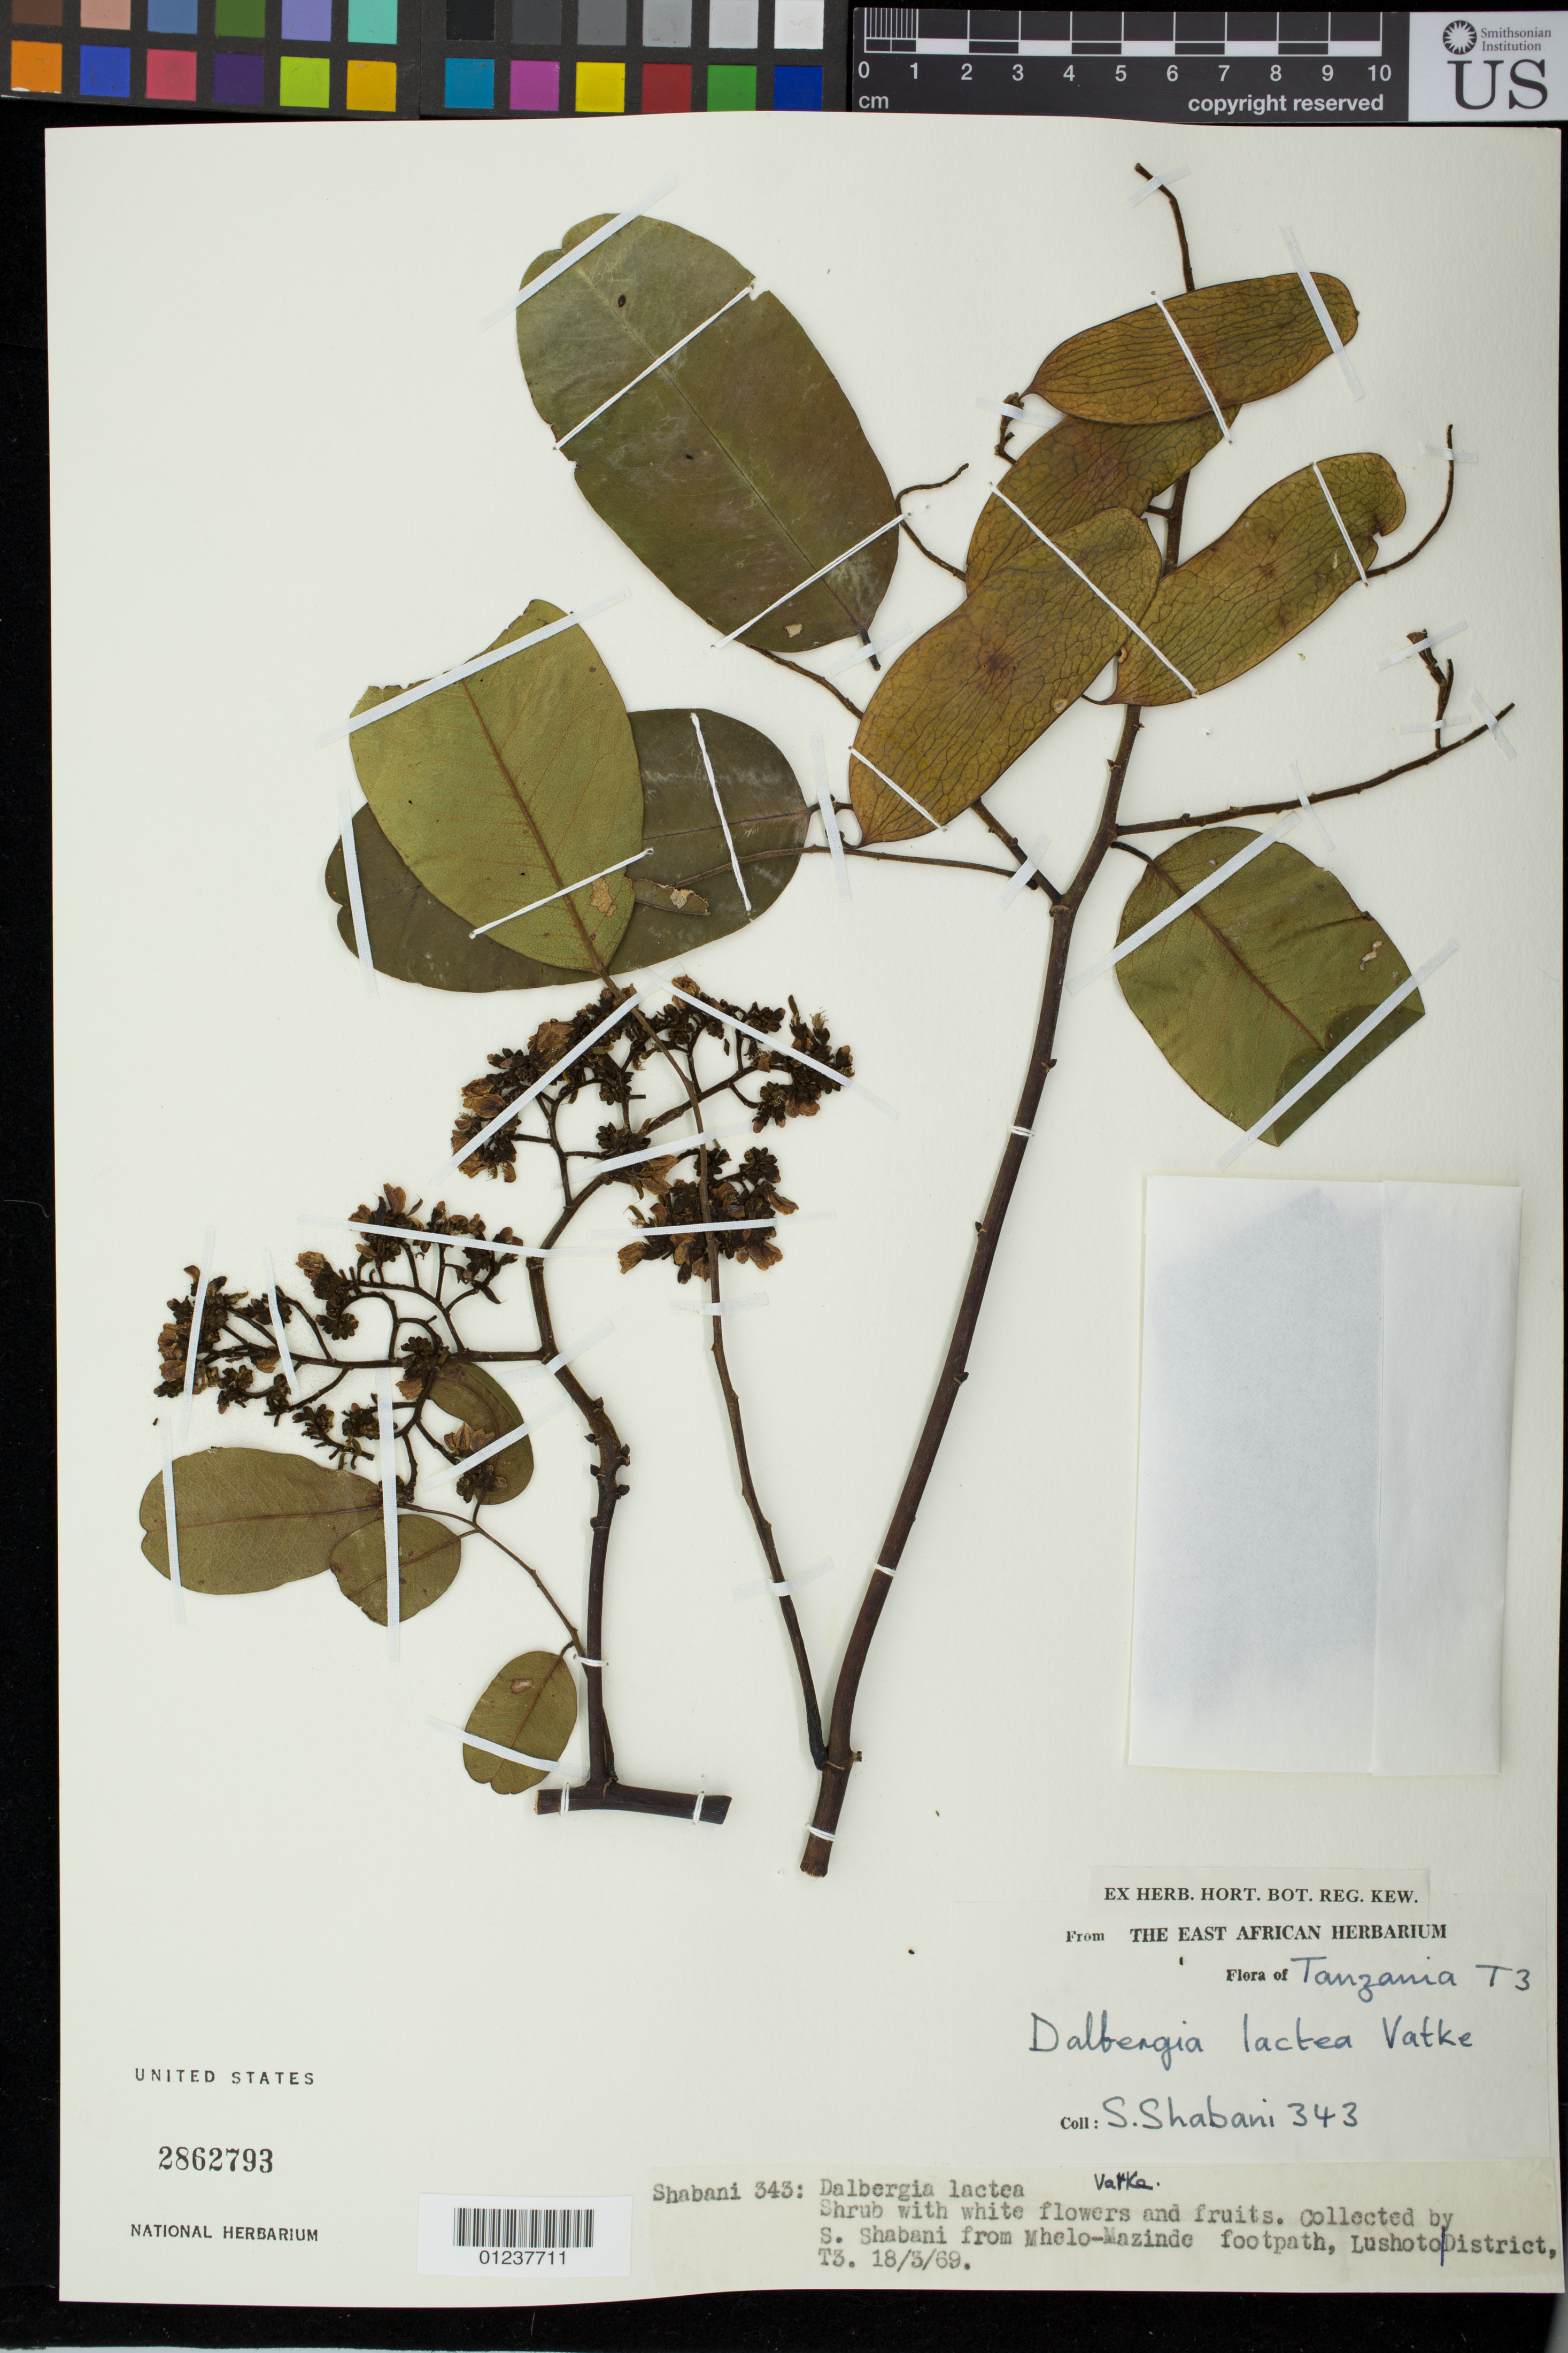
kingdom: Plantae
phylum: Tracheophyta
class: Magnoliopsida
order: Fabales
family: Fabaceae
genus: Dalbergia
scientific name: Dalbergia lactea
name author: Vatke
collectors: -. Shabani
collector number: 343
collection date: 1969-03-18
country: Tanzania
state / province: Tanga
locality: Mhelo-Mazinde footpath, Lushoto District, T3.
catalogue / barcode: US 2862793